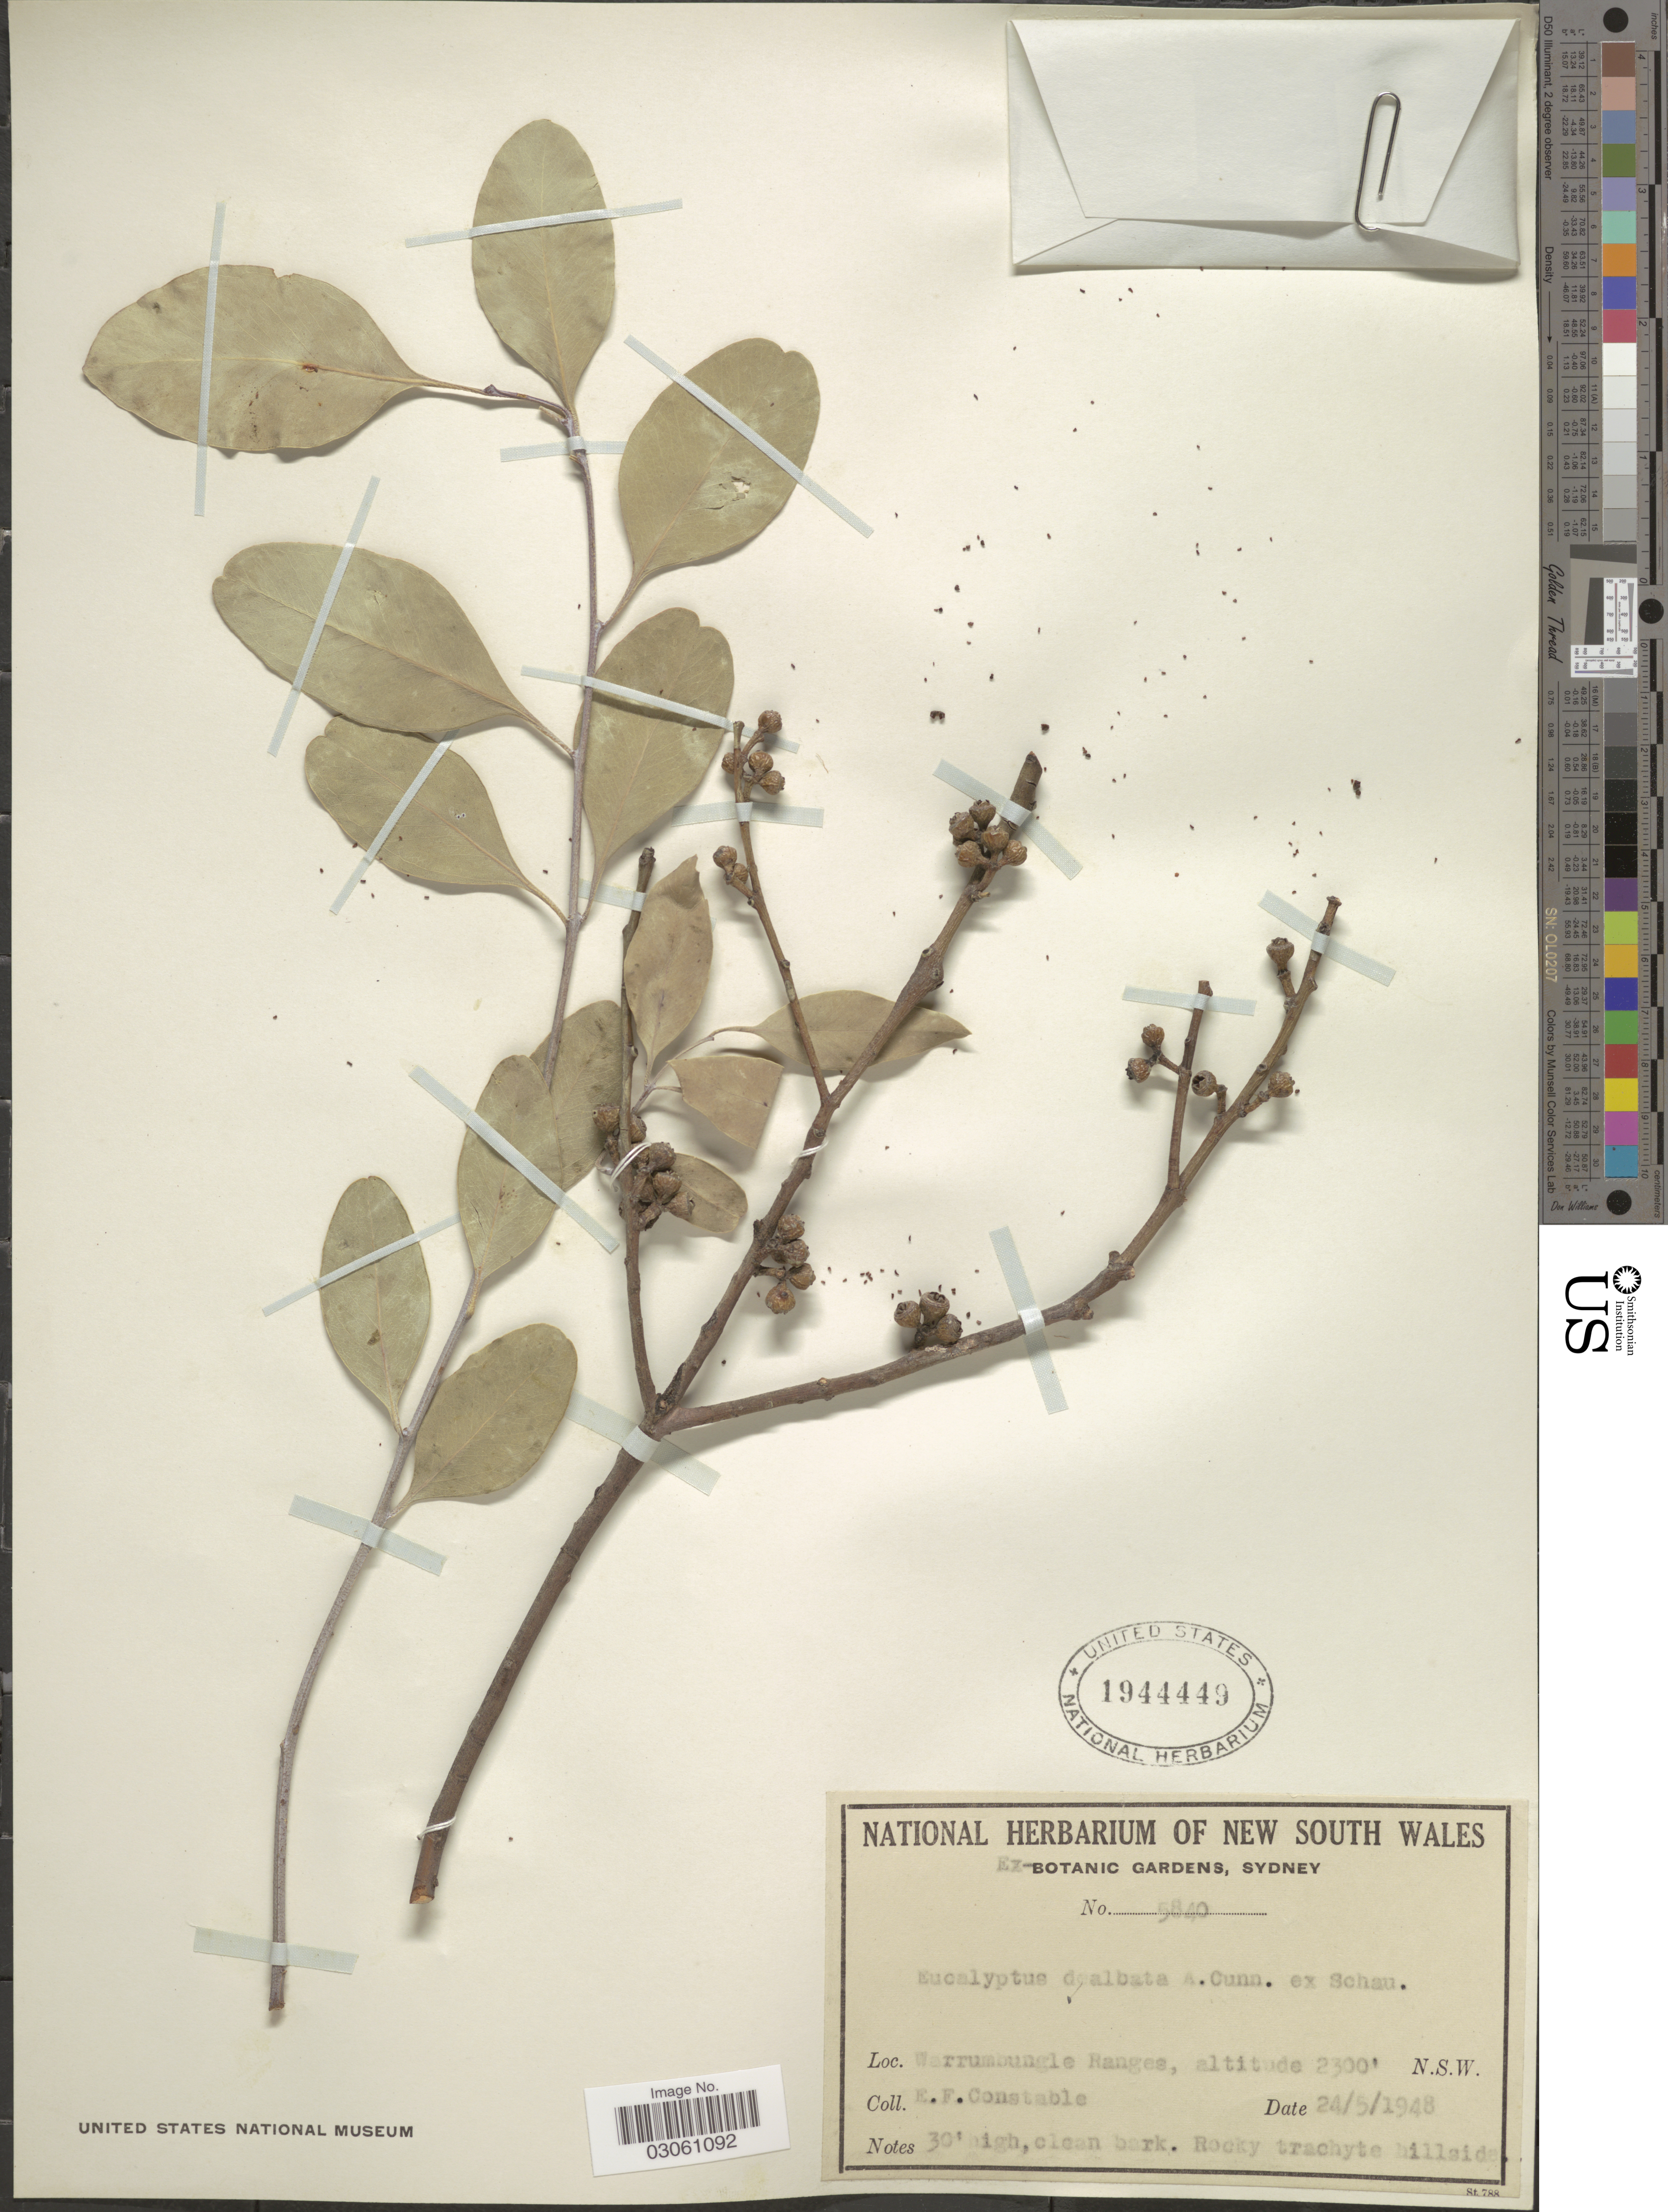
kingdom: Plantae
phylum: Tracheophyta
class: Magnoliopsida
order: Myrtales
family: Myrtaceae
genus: Eucalyptus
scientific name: Eucalyptus dealbata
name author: A. Cunn. ex S. Schauer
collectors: E. F. Constable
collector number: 5840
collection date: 1948-05-24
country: Australia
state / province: New South Wales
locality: Warrumbungle Ranges.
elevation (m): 701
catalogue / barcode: US 1944449